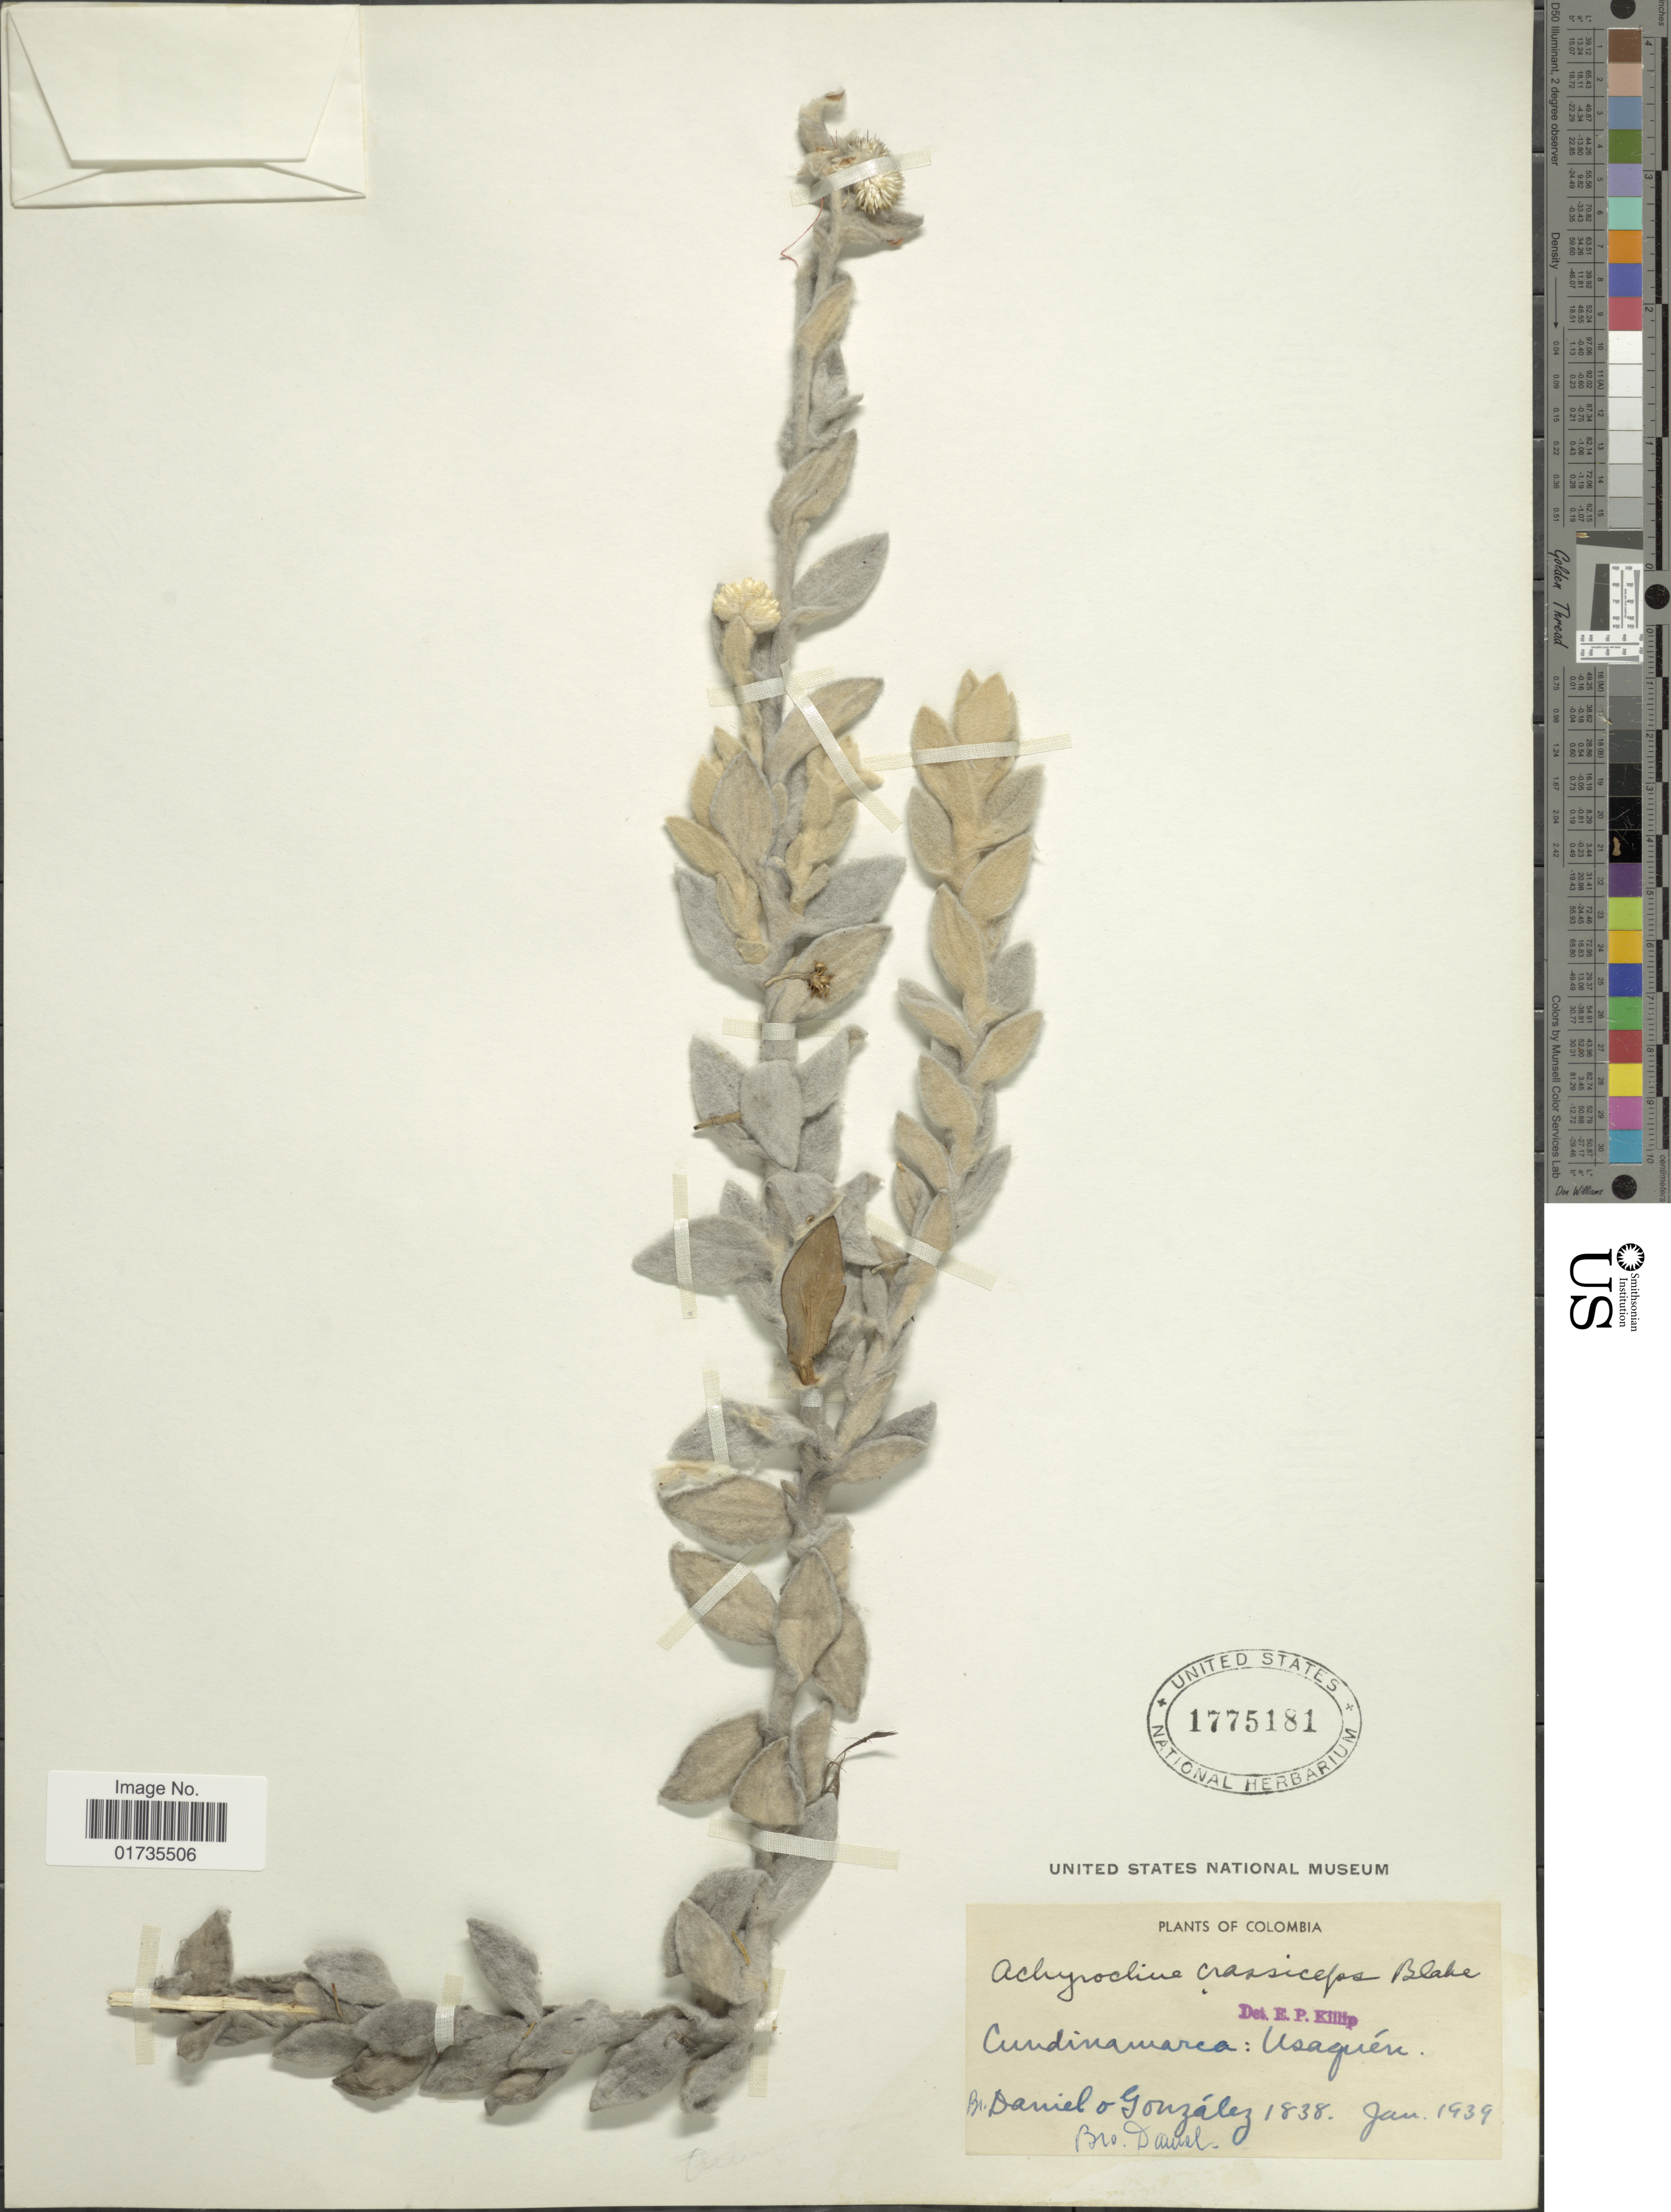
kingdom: Plantae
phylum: Tracheophyta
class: Magnoliopsida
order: Asterales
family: Asteraceae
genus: Achyrocline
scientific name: Achyrocline crassiceps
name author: S.F. Blake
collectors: Bro. Daniel & Gonzalez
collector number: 1838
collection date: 1939-01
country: Colombia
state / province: Cundinamarca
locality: Colombia. Cundinamarca; Usaquien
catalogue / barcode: US 1775181